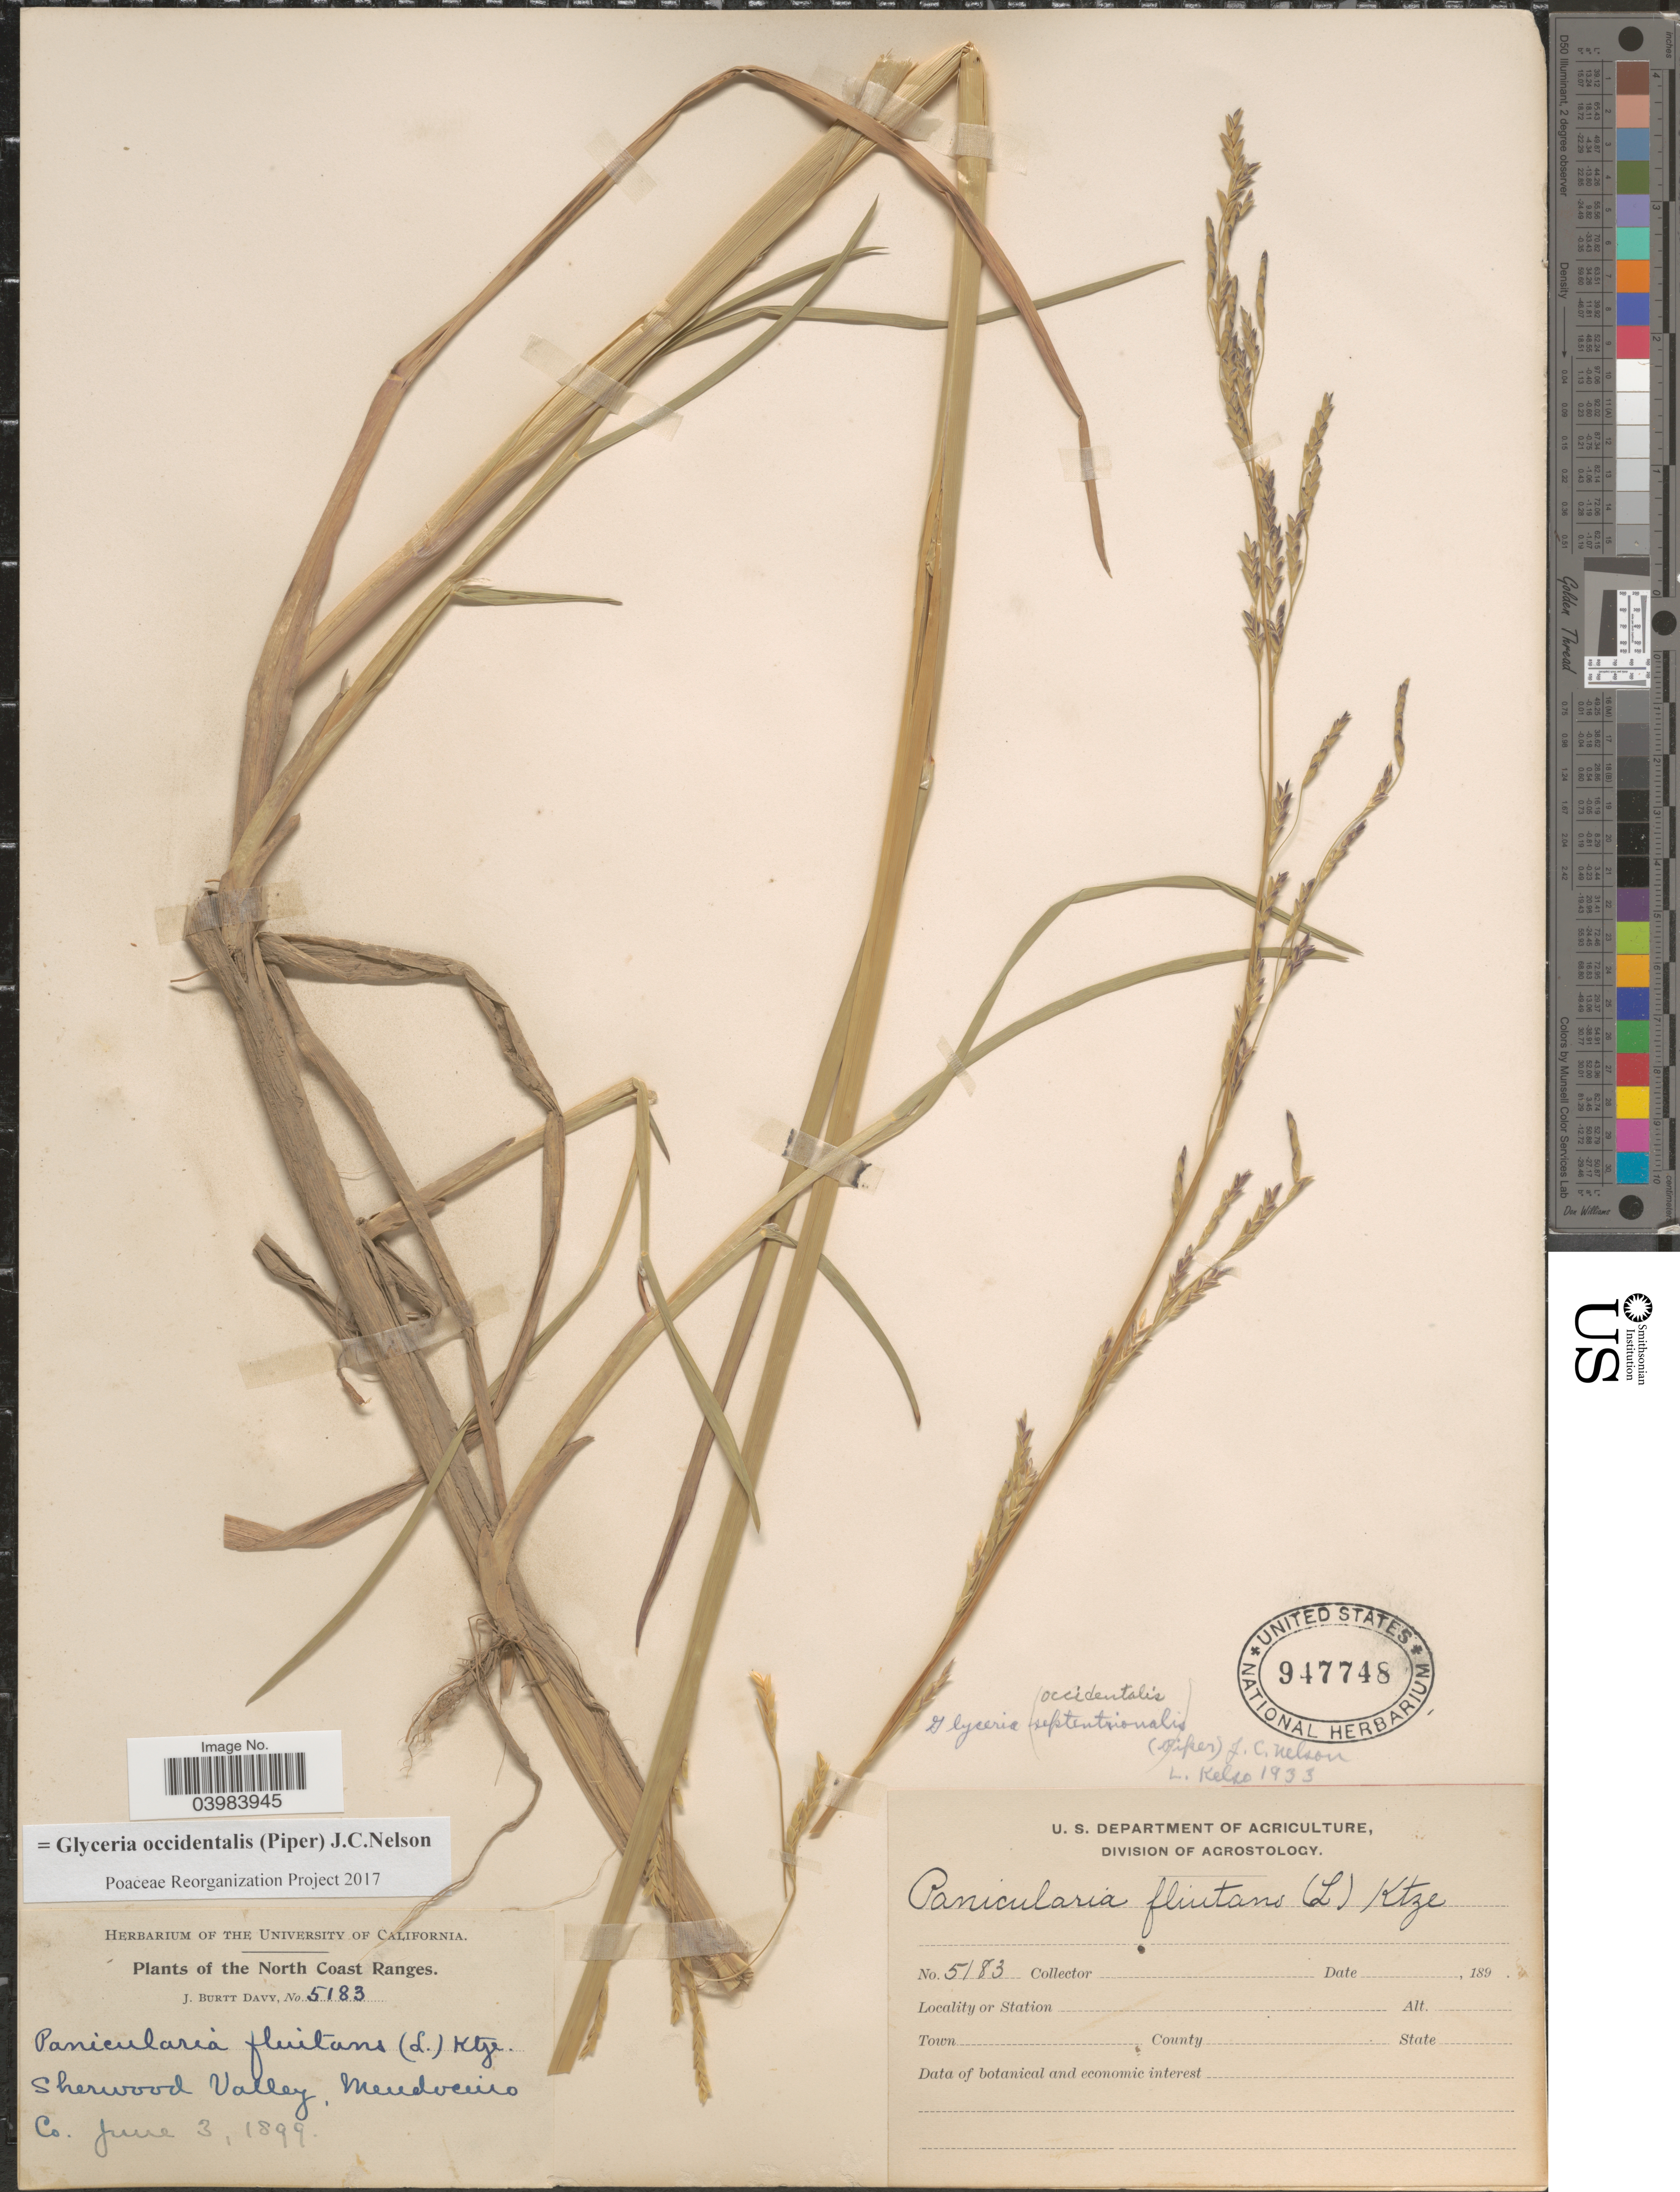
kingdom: Plantae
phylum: Tracheophyta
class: Liliopsida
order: Poales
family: Poaceae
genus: Glyceria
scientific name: Glyceria occidentalis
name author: (Piper) J.C. Nelson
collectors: J. Burtt Davy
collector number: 5183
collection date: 1899-06-03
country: United States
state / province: California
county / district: Mendocino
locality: North Coast Ranges. Sherwood Valley, Mendocino Co.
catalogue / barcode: US 947748